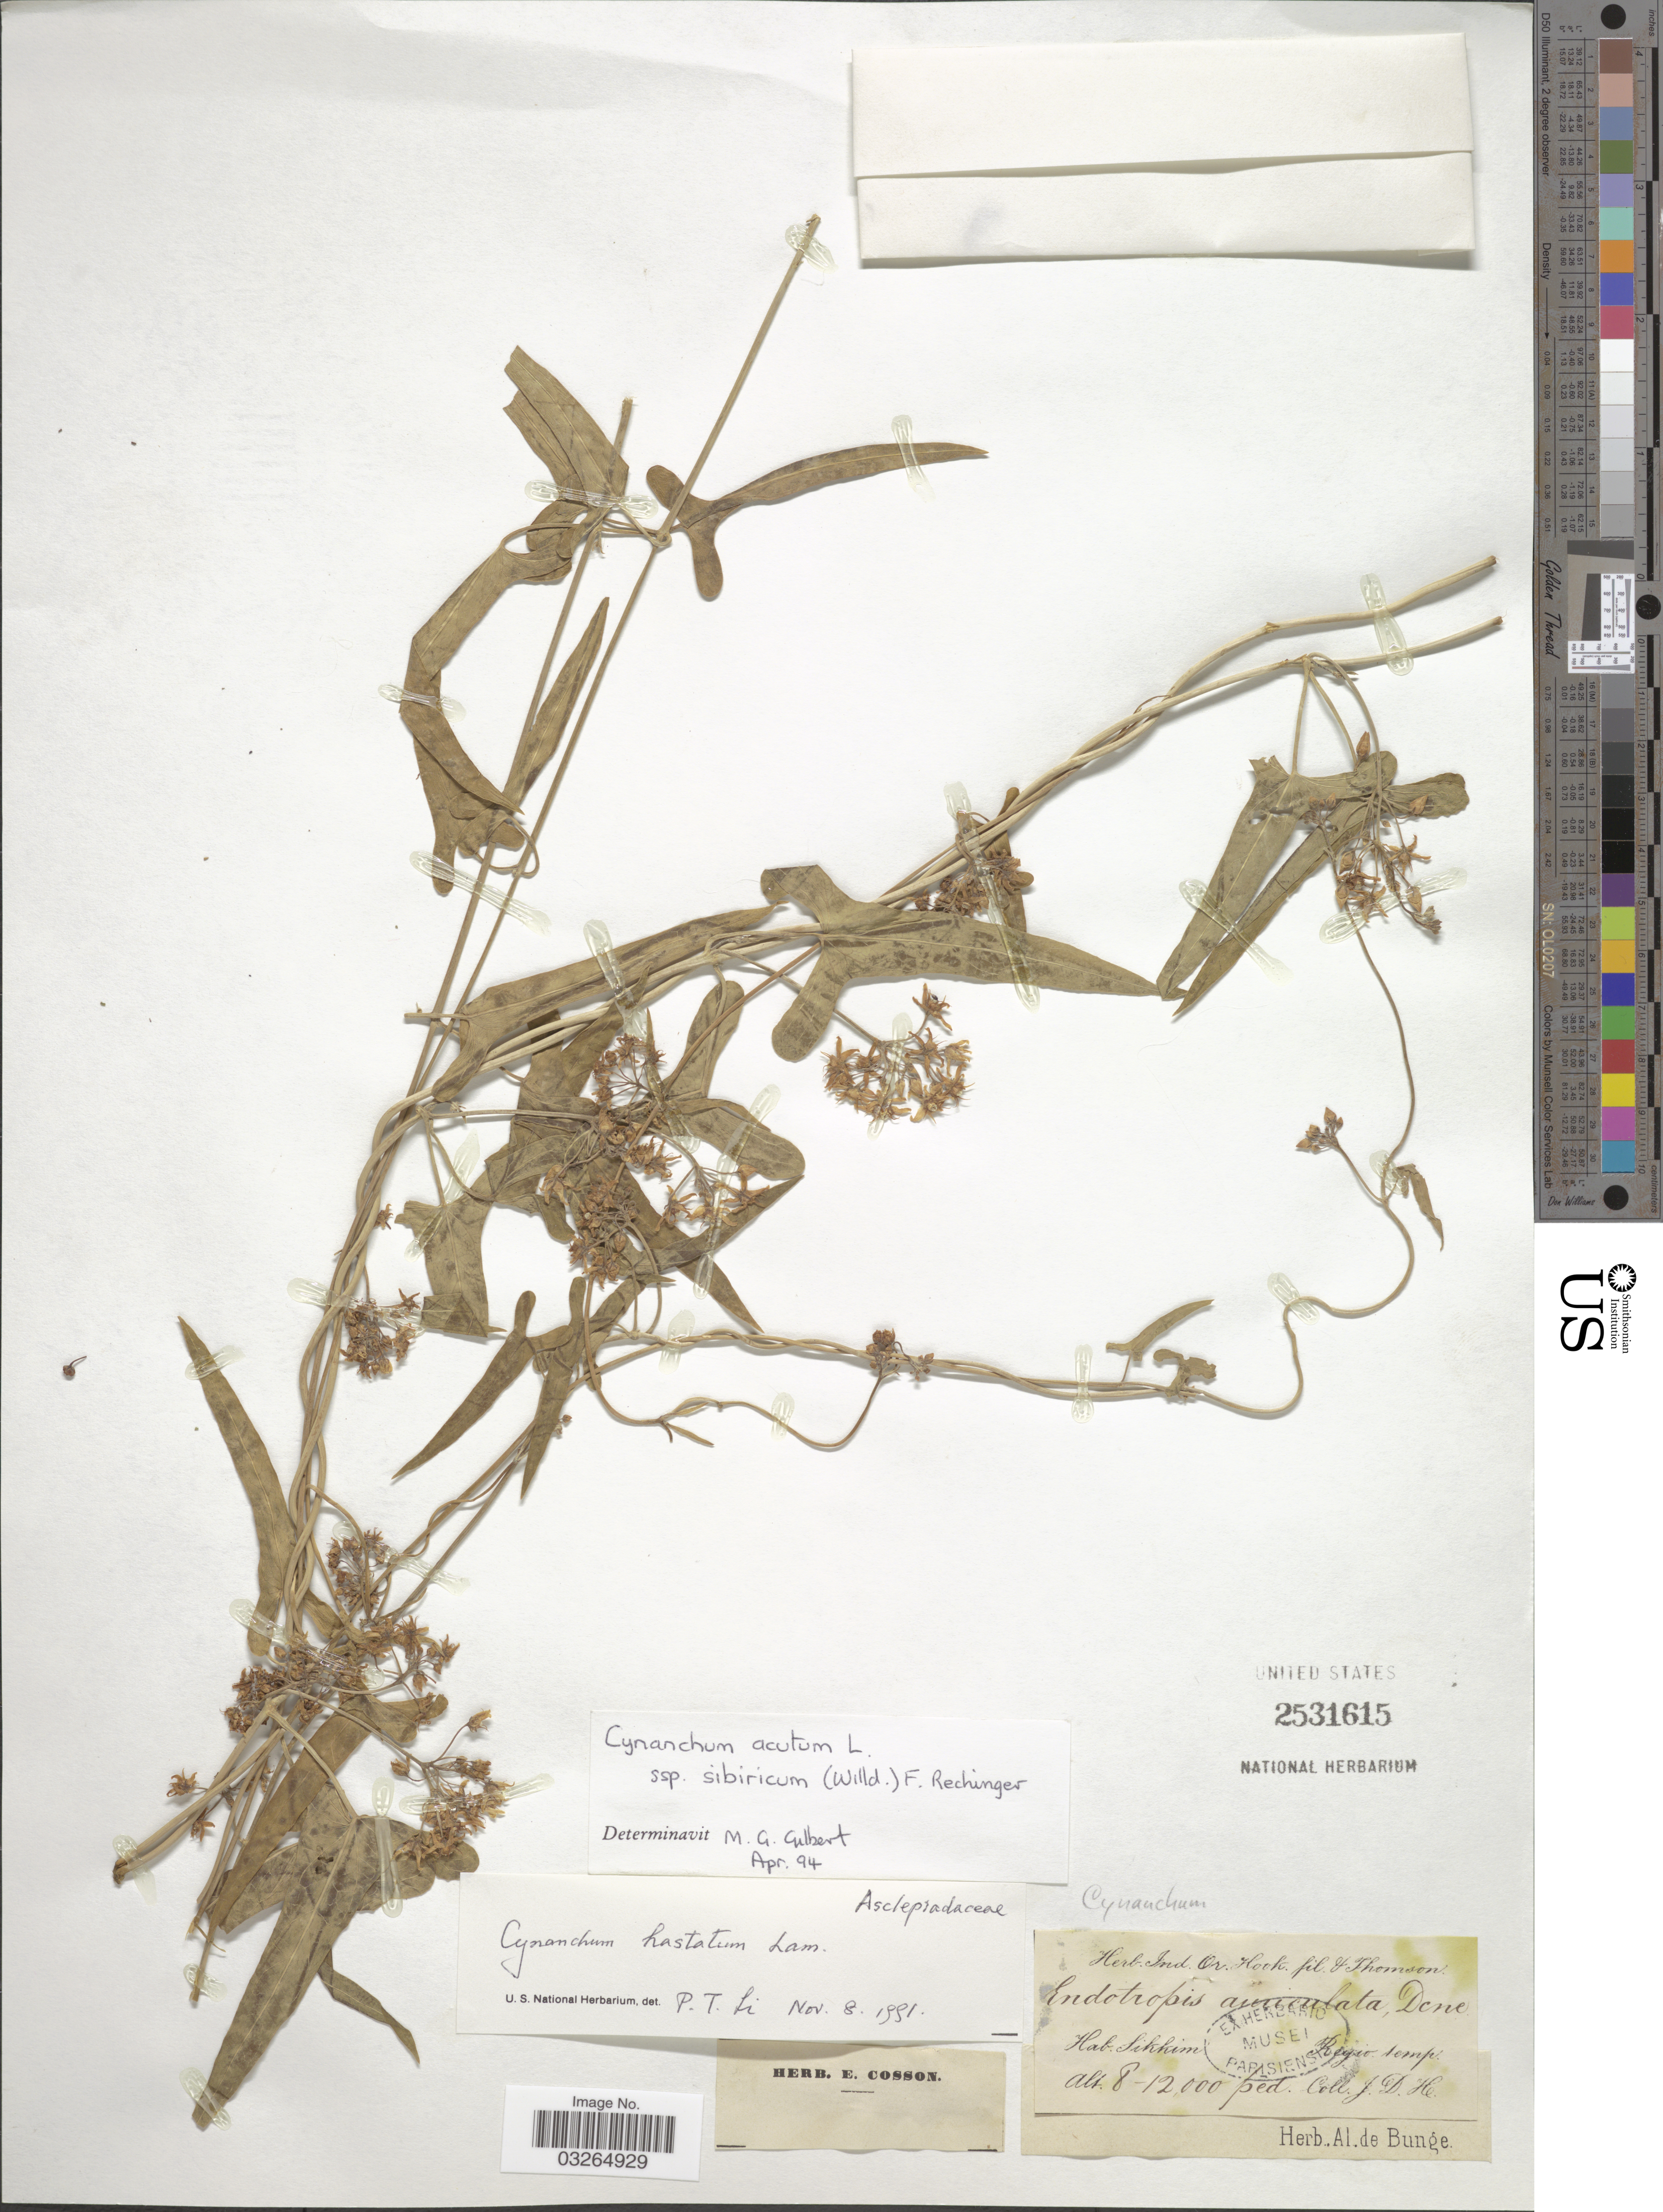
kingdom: Plantae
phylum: Tracheophyta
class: Magnoliopsida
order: Gentianales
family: Apocynaceae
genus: Cynanchum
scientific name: Cynanchum sibiricum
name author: Willd.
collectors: J. D. Hooker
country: India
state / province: Sikkim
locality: Regio temp.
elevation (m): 2438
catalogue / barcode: US 2531615